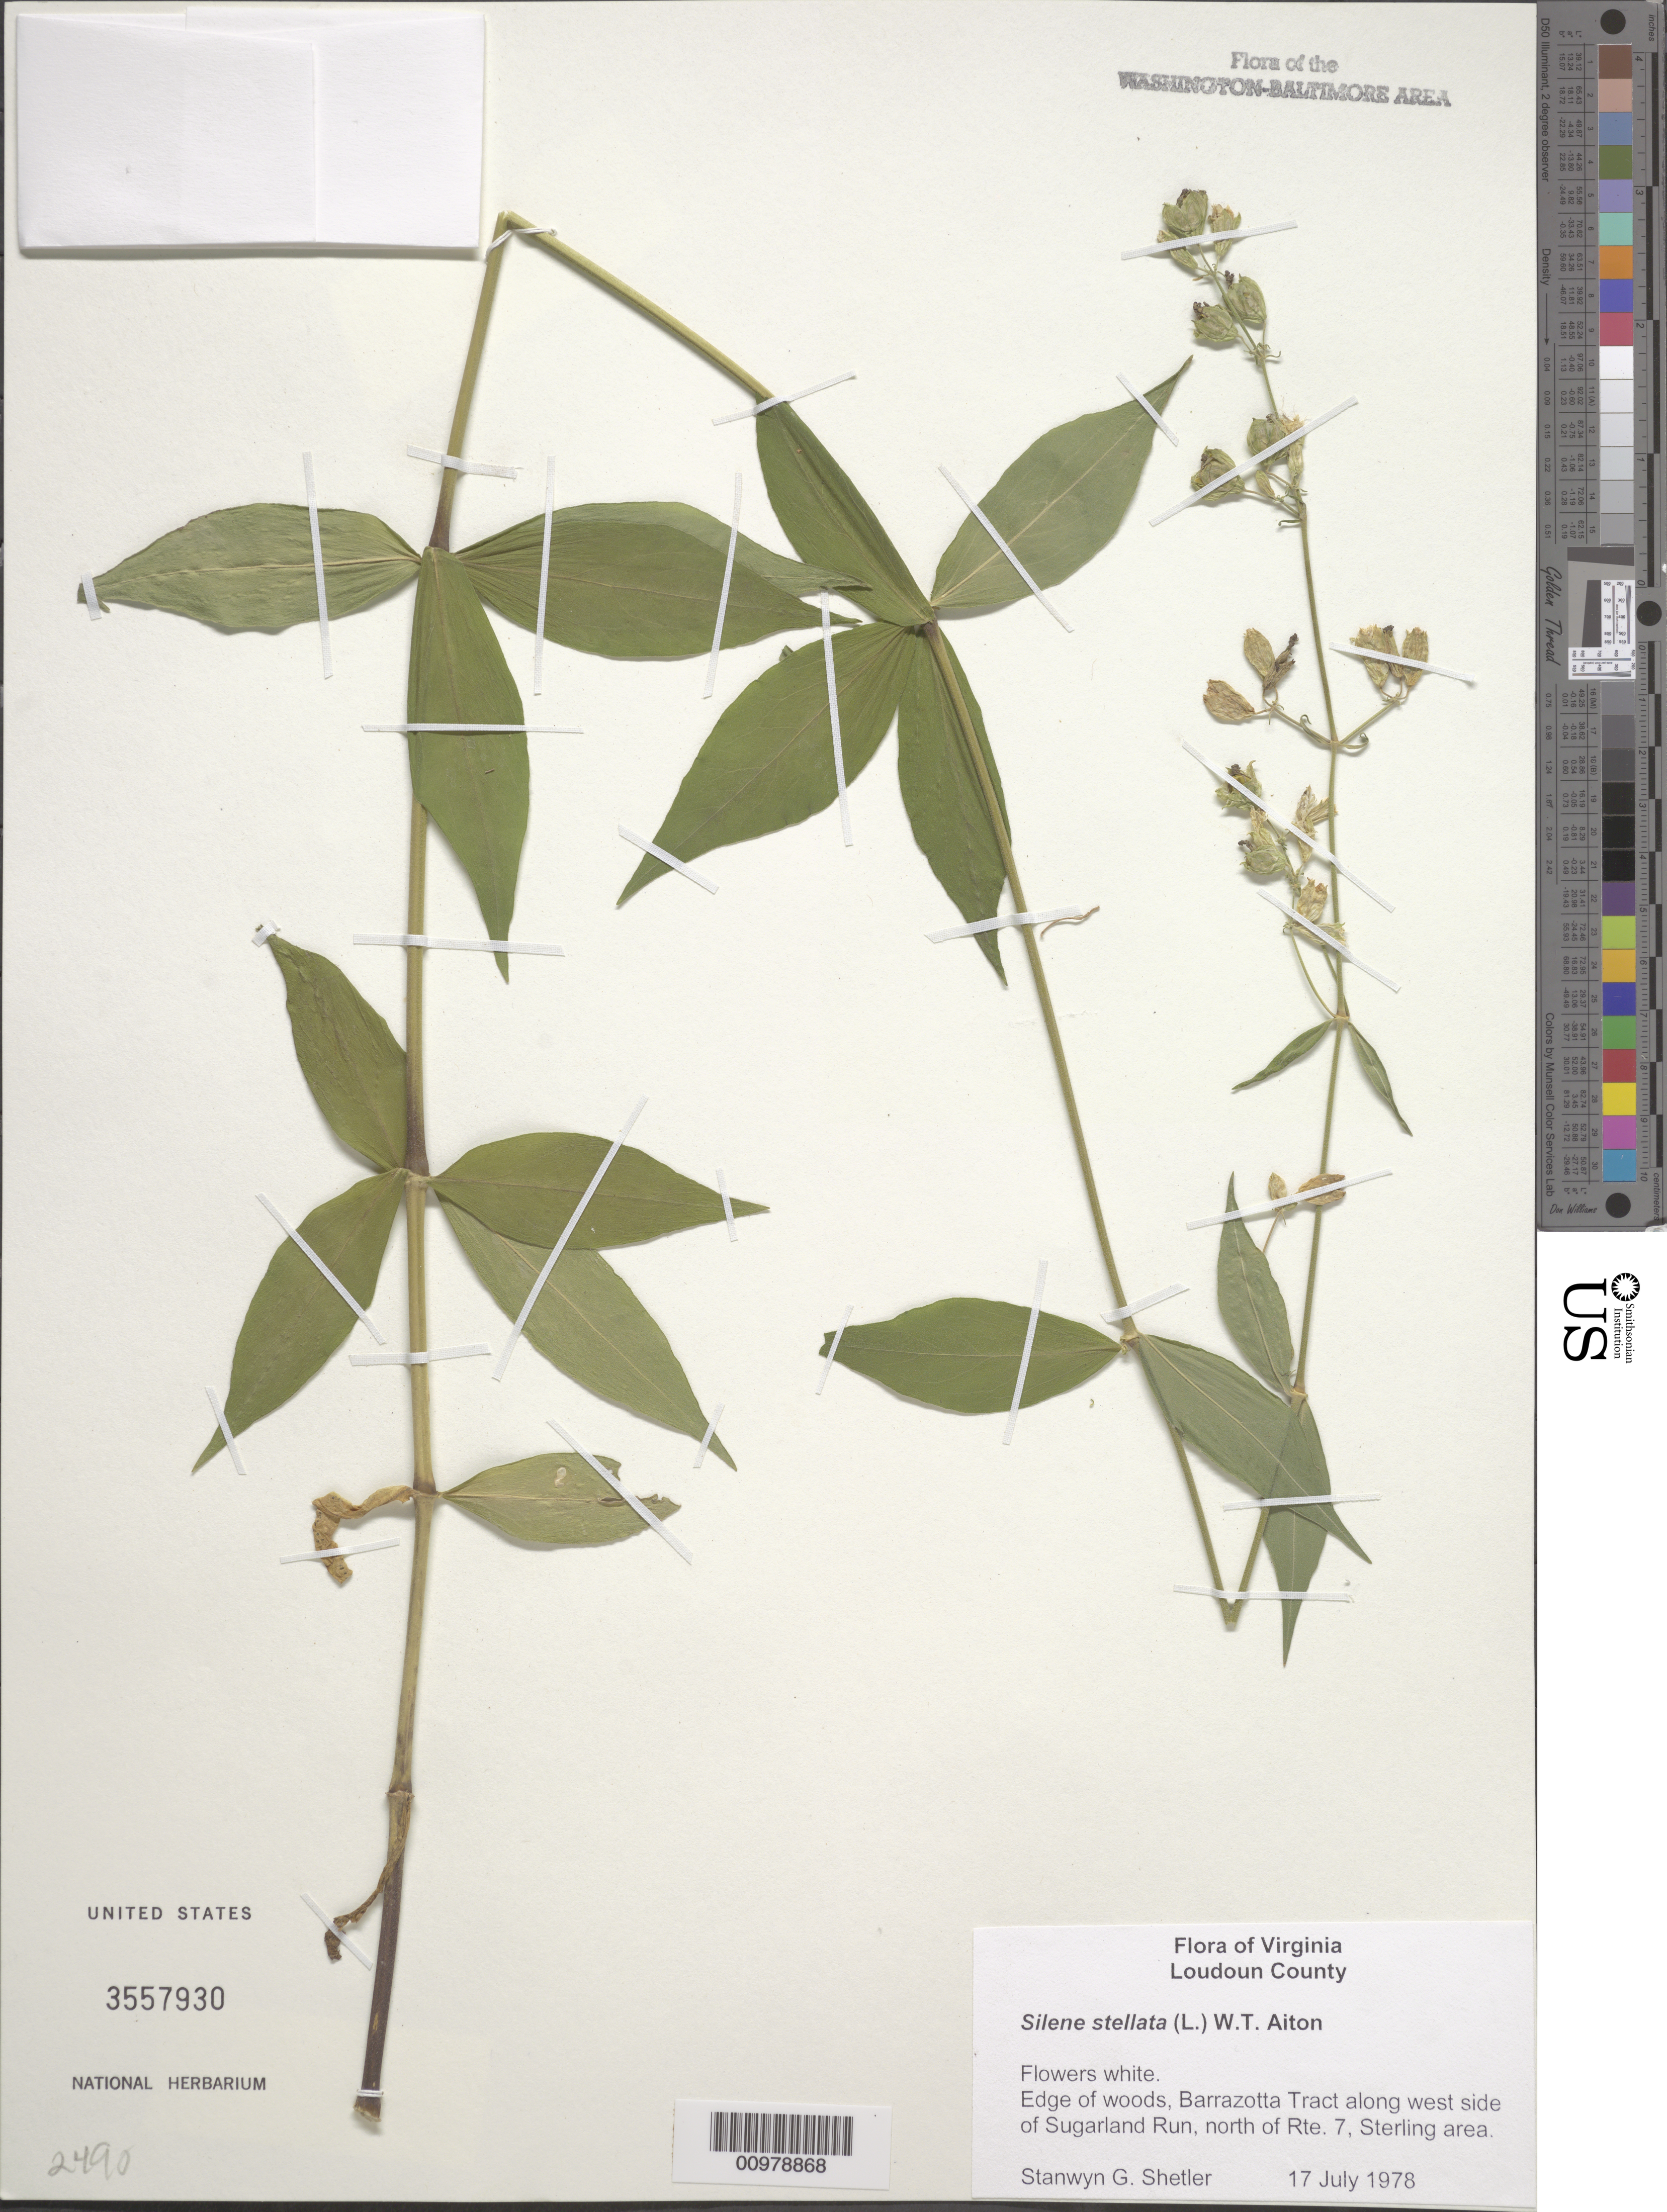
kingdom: Plantae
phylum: Tracheophyta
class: Magnoliopsida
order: Caryophyllales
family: Caryophyllaceae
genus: Silene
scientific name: Silene stellata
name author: (L.) Coyte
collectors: S. Shetler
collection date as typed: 17 July 1978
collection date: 1978-07-17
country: United States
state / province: Virginia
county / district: Loudoun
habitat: edge of woods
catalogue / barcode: US 3557930